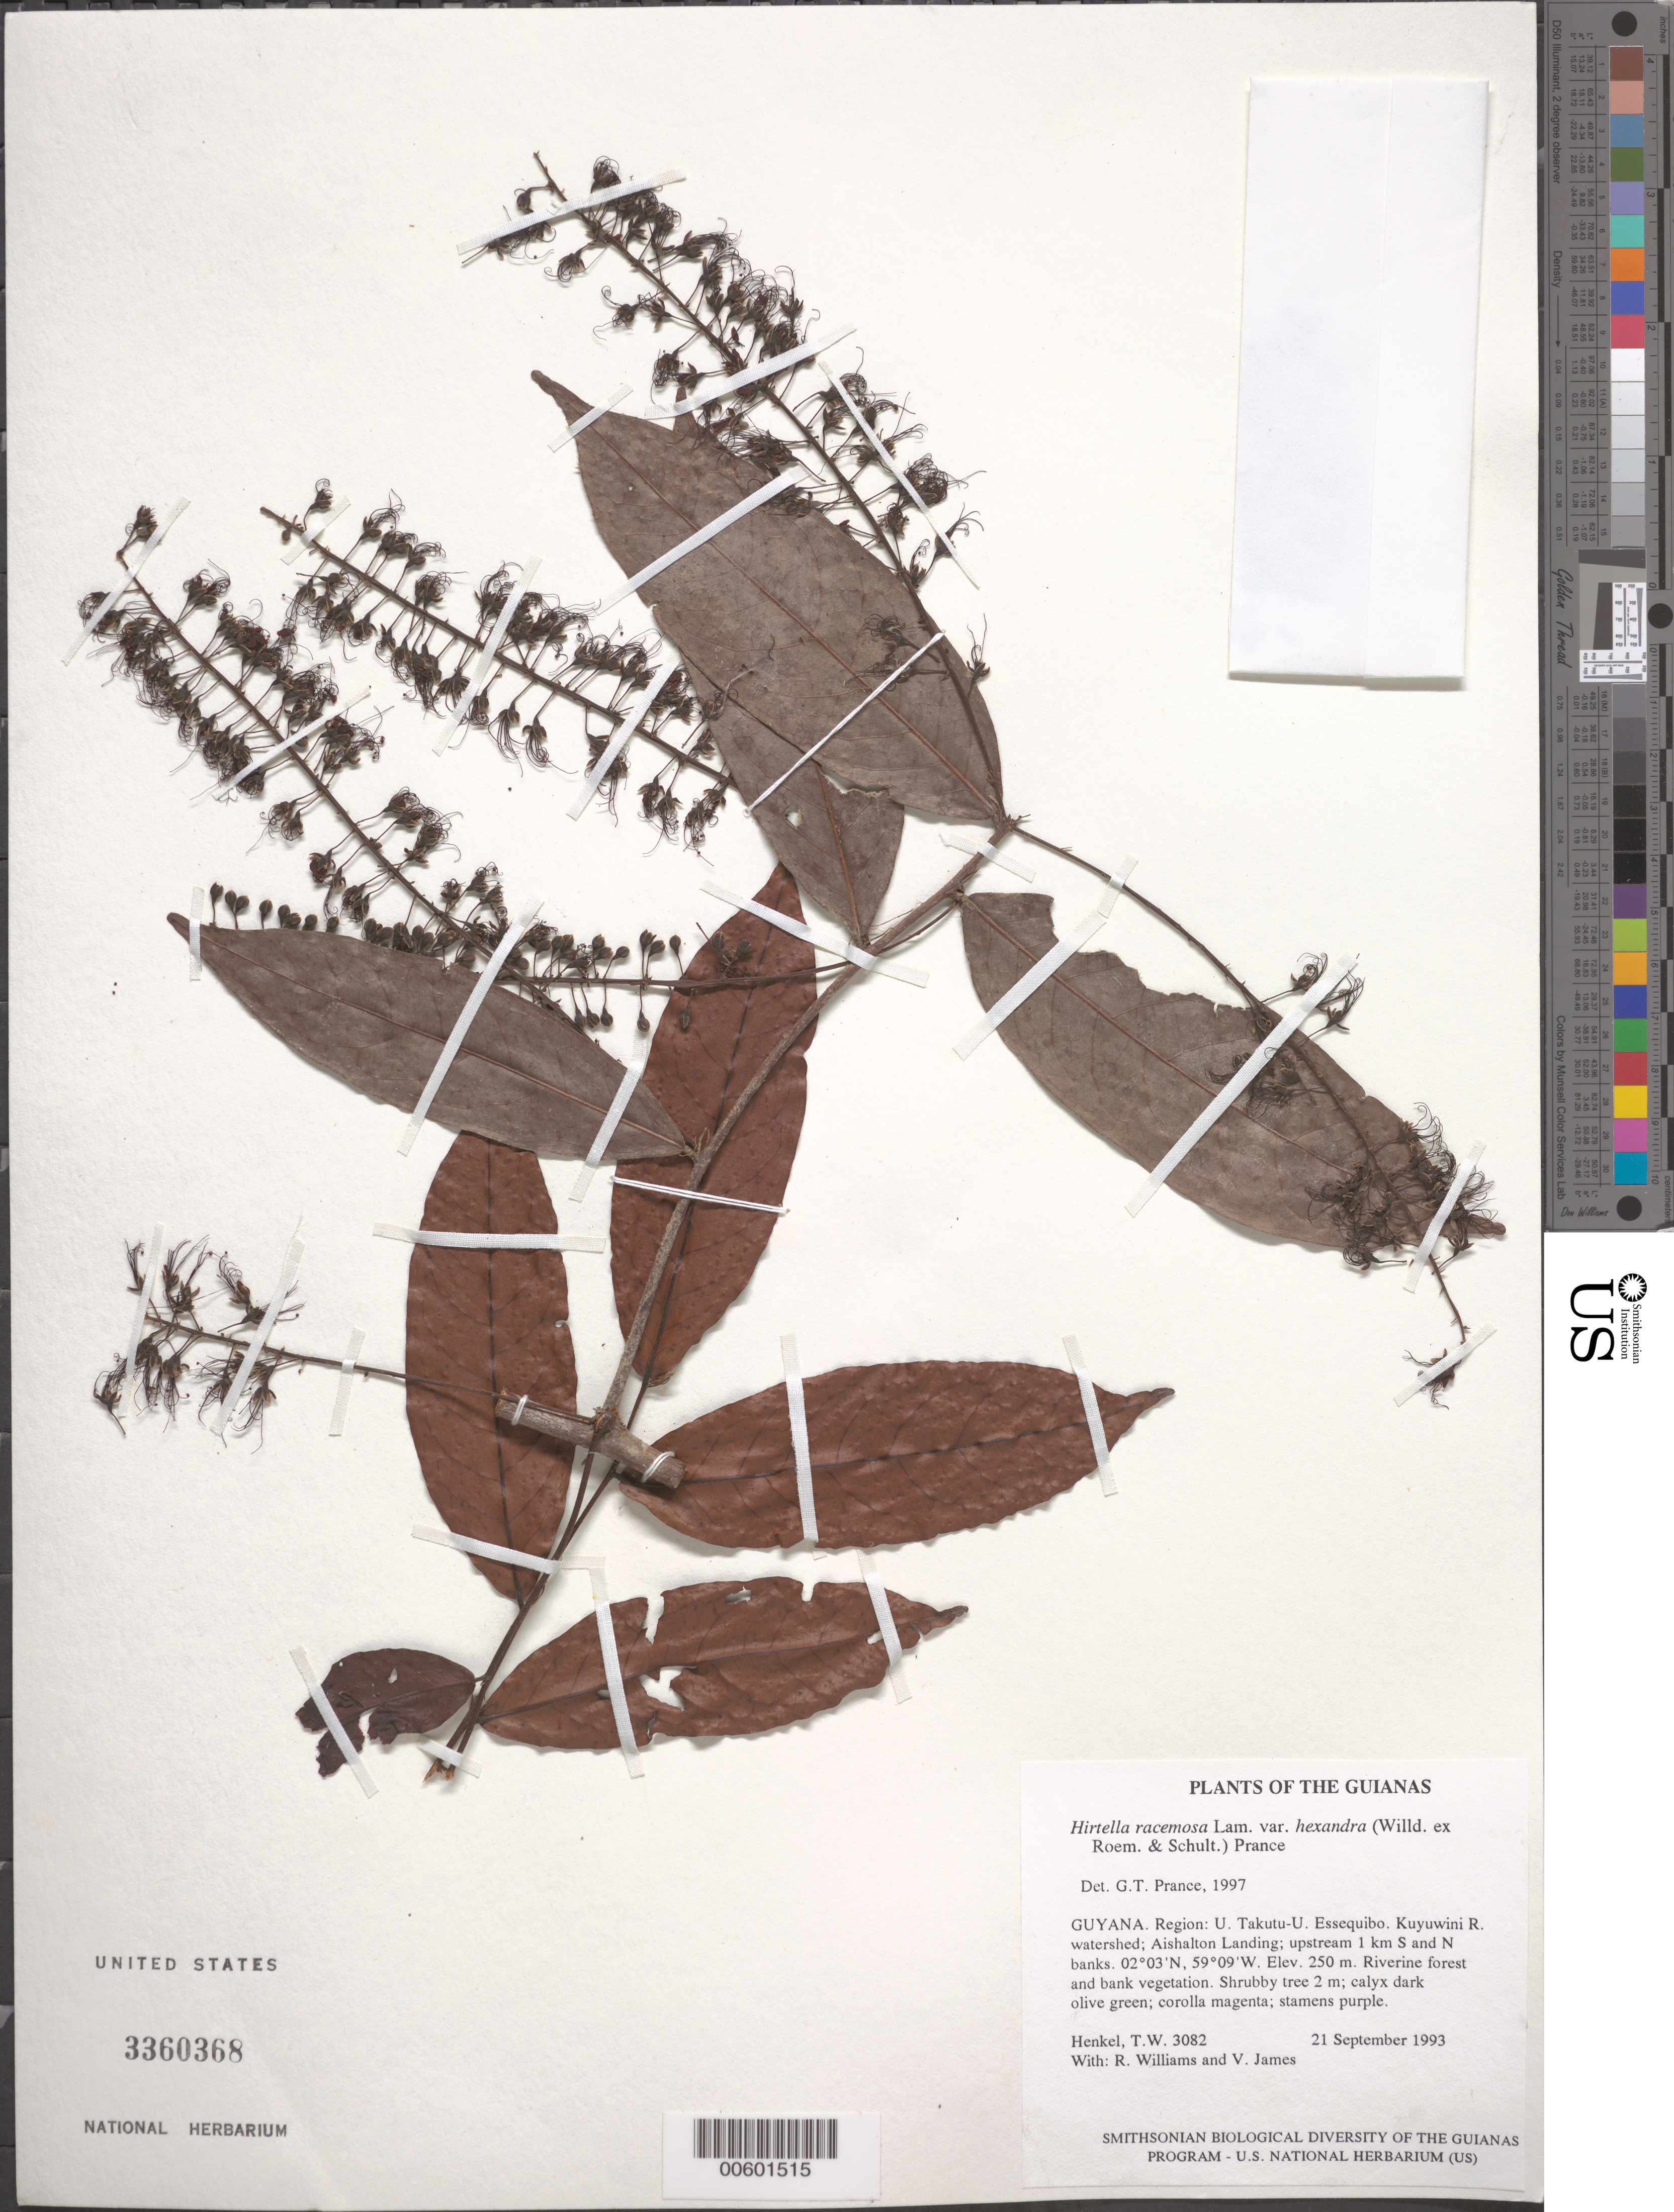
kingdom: Plantae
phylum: Tracheophyta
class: Magnoliopsida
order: Malpighiales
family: Chrysobalanaceae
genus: Hirtella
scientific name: Hirtella racemosa var. hexandra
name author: (Willd. ex Roem. & Schult.) Prance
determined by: Prance, G. T.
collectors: T. Henkel, R. Williams & V. James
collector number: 3082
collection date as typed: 21 September 1993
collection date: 1993-09-21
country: Guyana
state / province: U. Takutu-U. Essequibo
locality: Kuyuwini R. watershed; Aishalton Landing; upstream 1 km S and N banks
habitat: Riverine forest and bank vegetation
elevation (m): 250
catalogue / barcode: US 3360368